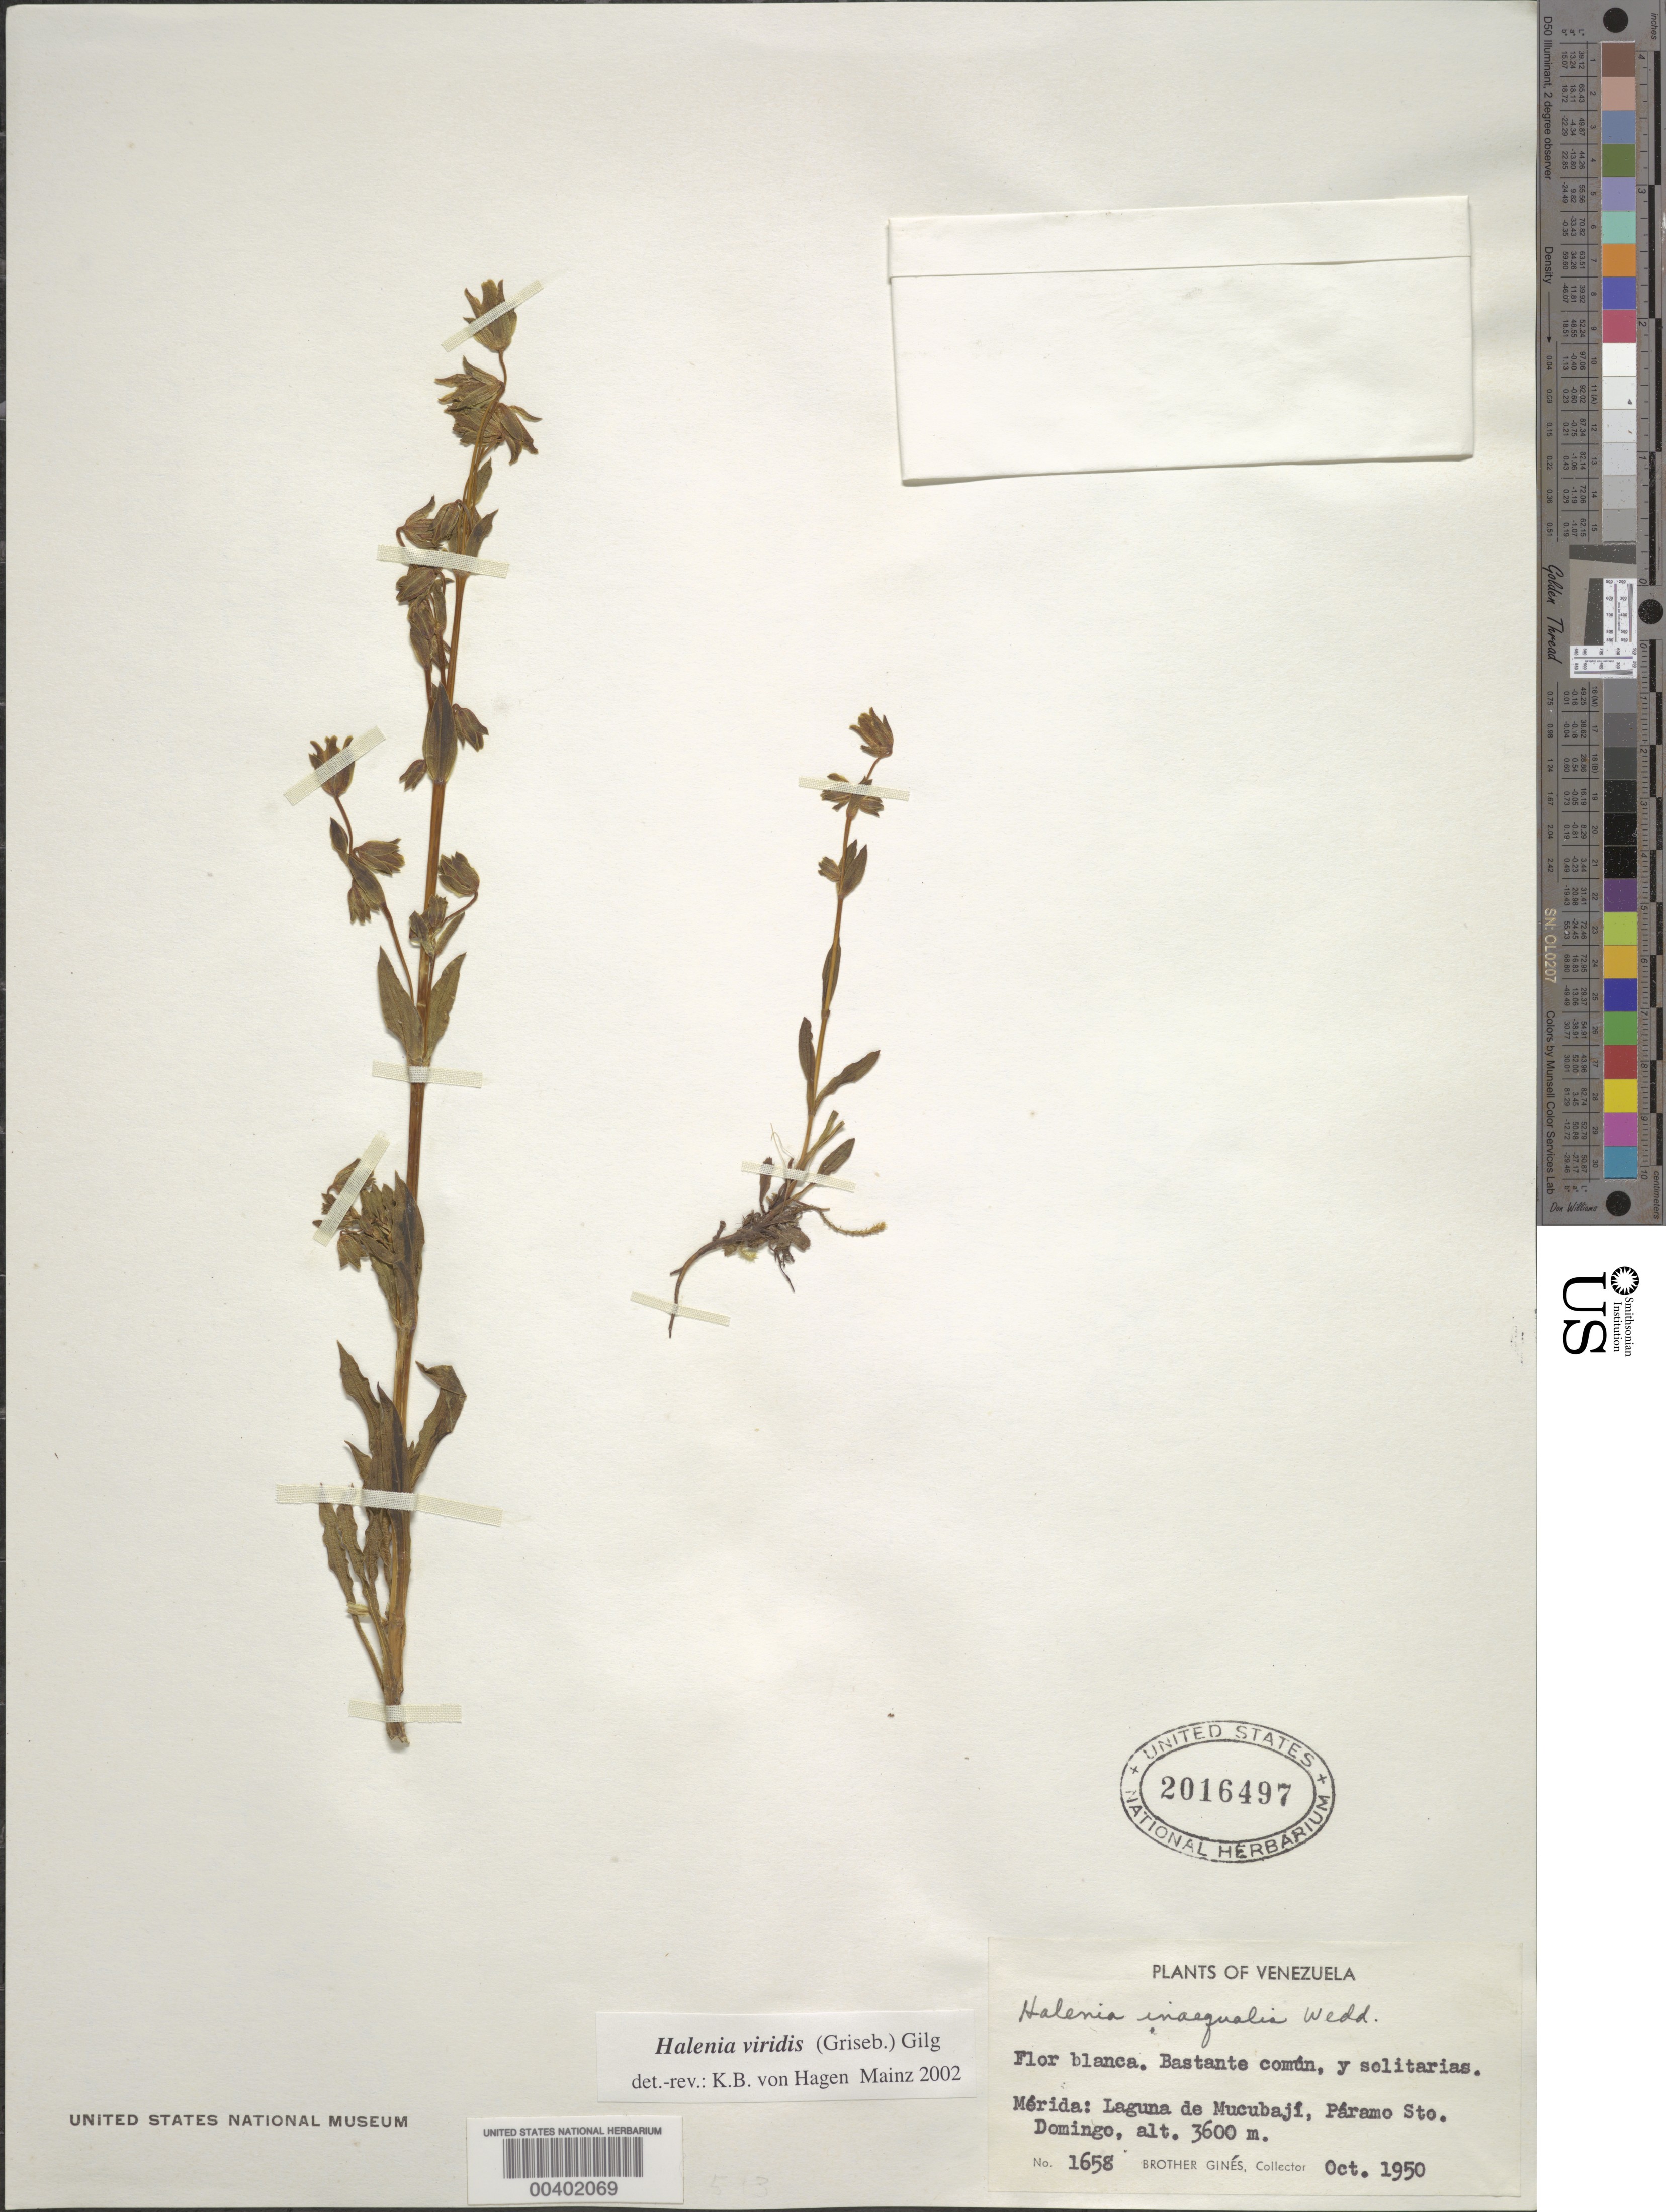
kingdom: Plantae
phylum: Tracheophyta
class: Magnoliopsida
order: Gentianales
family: Gentianaceae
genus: Halenia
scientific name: Halenia viridis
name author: (Griseb.) Gilg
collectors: Bro. Gines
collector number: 1658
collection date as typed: Oct 1950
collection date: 1950-10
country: Venezuela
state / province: Mérida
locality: Laguna de Mucubajf, Paramo Ste. Domingo.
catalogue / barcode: US 2016497